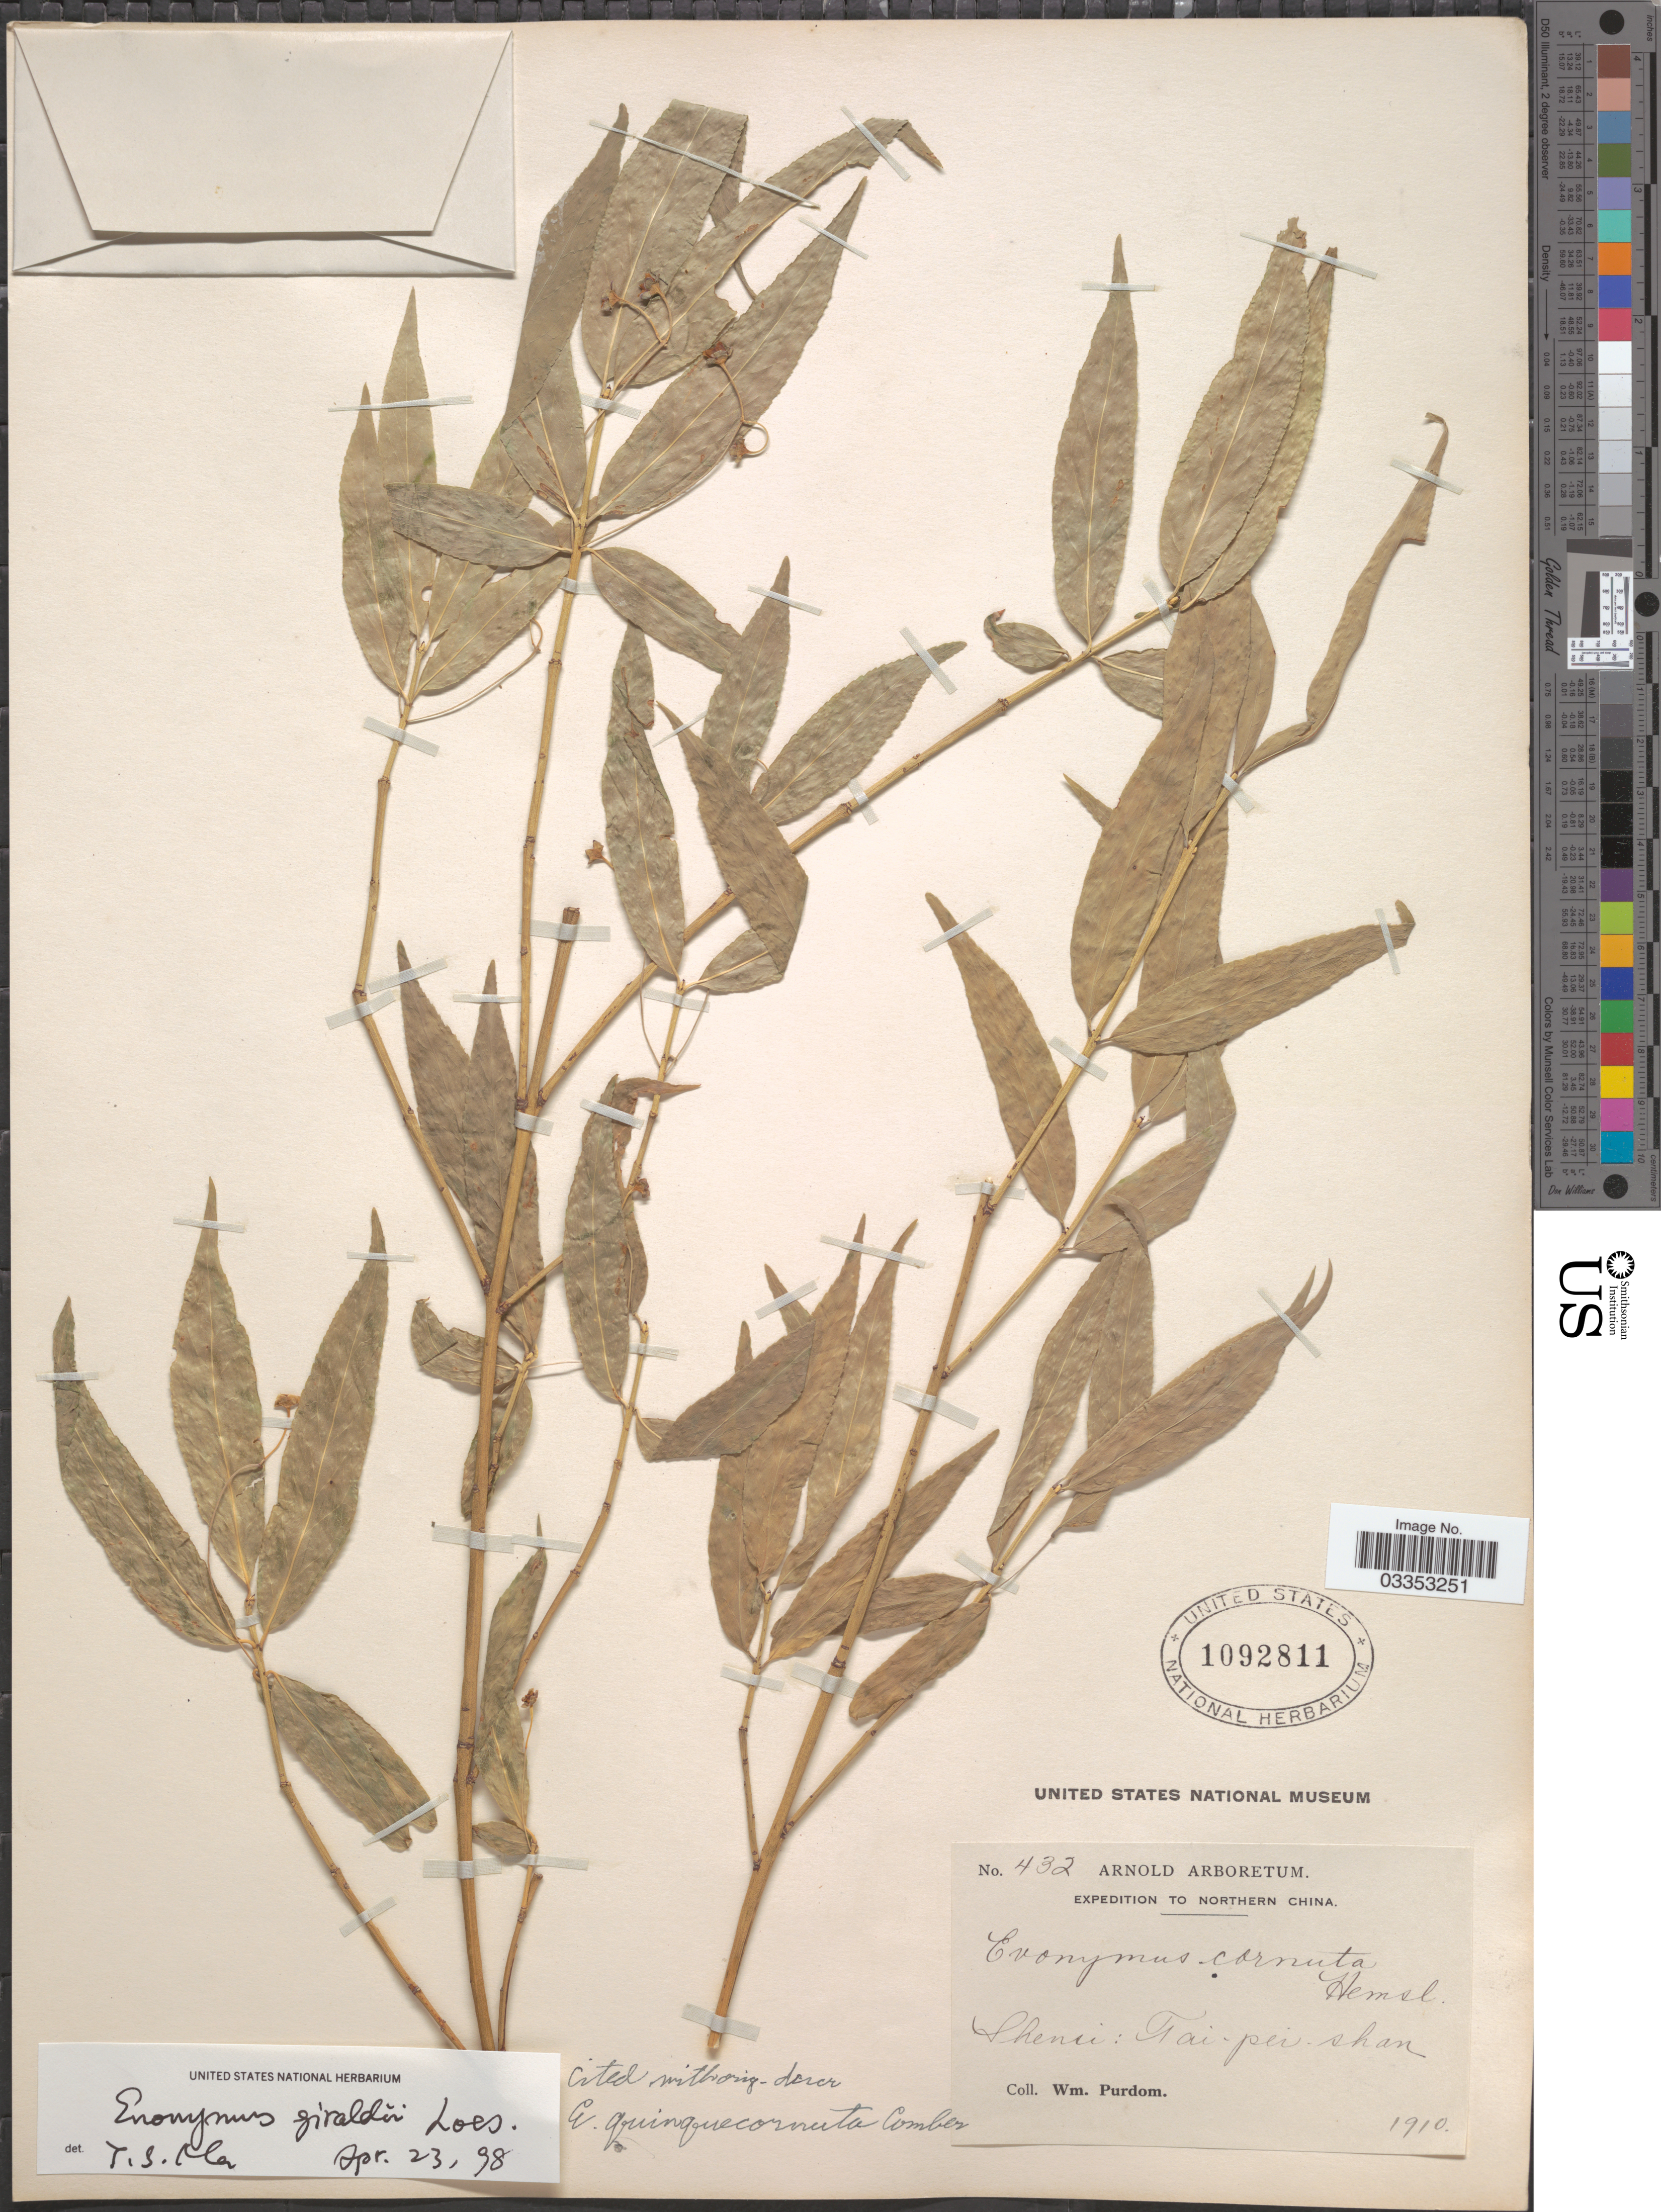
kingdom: Plantae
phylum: Tracheophyta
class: Magnoliopsida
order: Celastrales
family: Celastraceae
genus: Euonymus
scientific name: Euonymus giraldii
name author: Loes. ex Diels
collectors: W. Purdom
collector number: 432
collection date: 1910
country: China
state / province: Shaanxi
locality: Northern China. Shensi: Tai-pei-shan.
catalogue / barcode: US 1092811